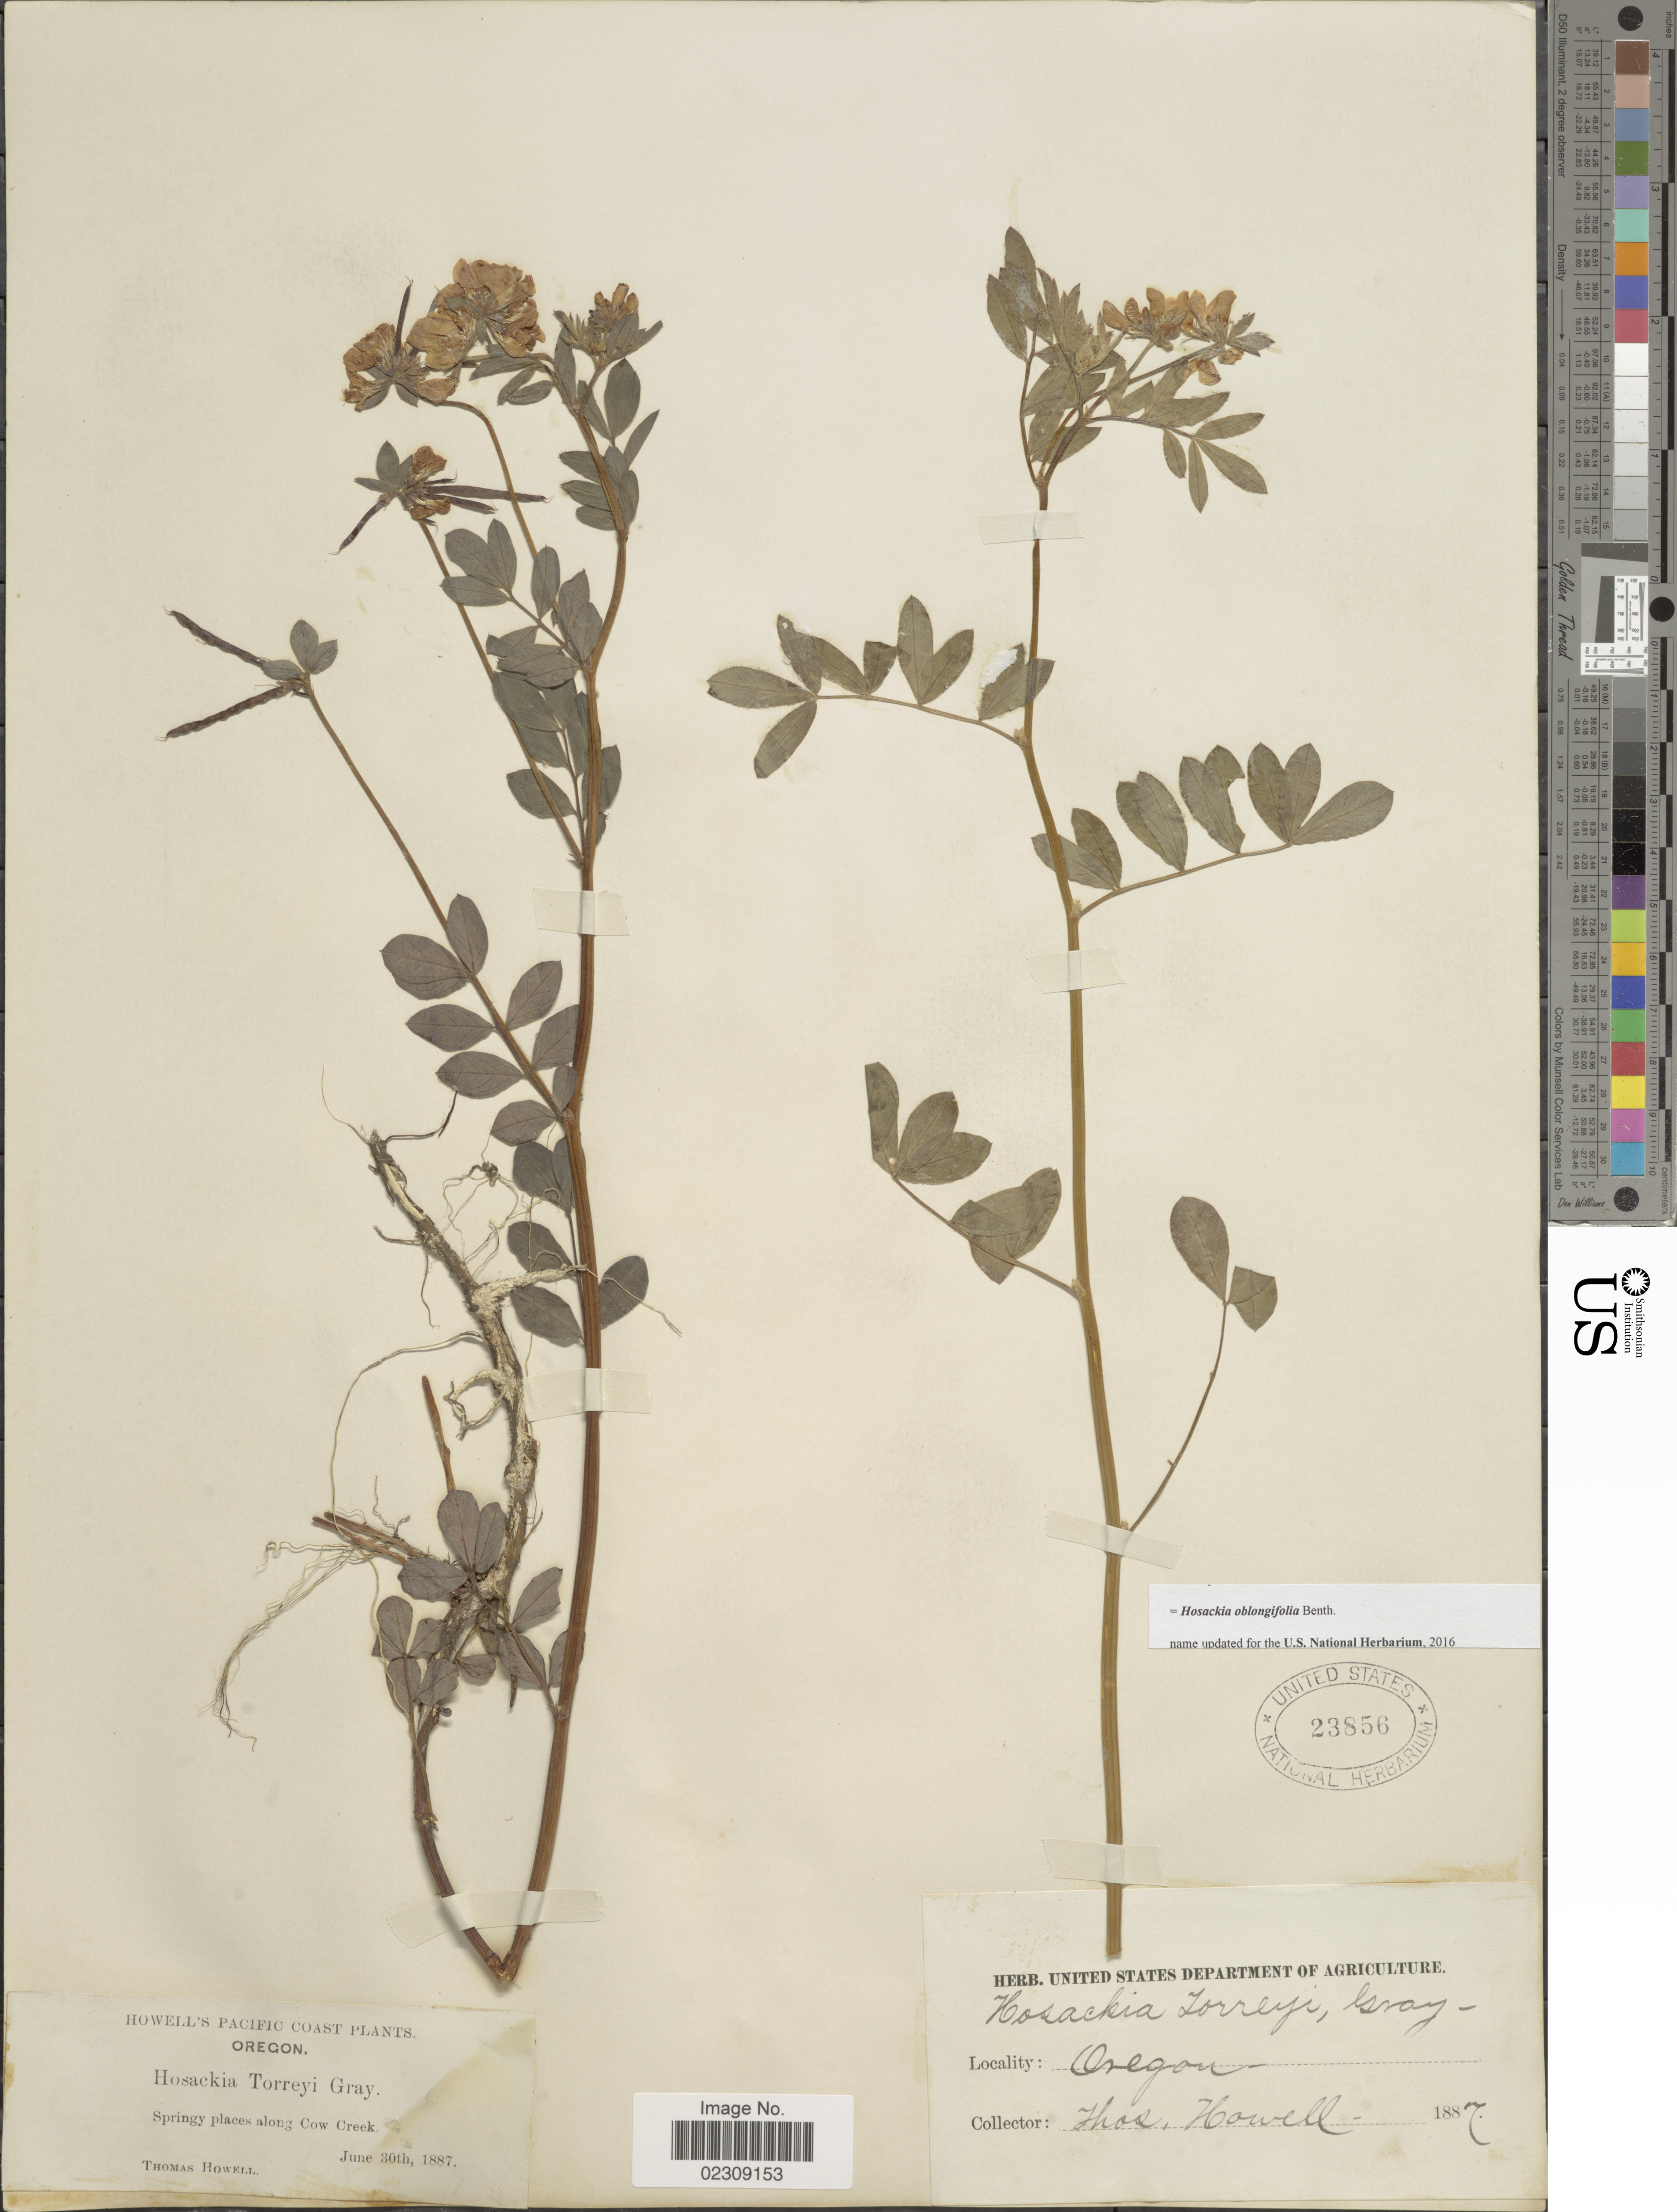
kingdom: Plantae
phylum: Tracheophyta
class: Magnoliopsida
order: Fabales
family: Fabaceae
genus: Hosackia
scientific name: Hosackia oblongifolia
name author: Benth.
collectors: T. Howell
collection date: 1887-06-30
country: United States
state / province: Oregon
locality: Pacific Coast, Springy places along Cow Creek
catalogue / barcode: US 23856